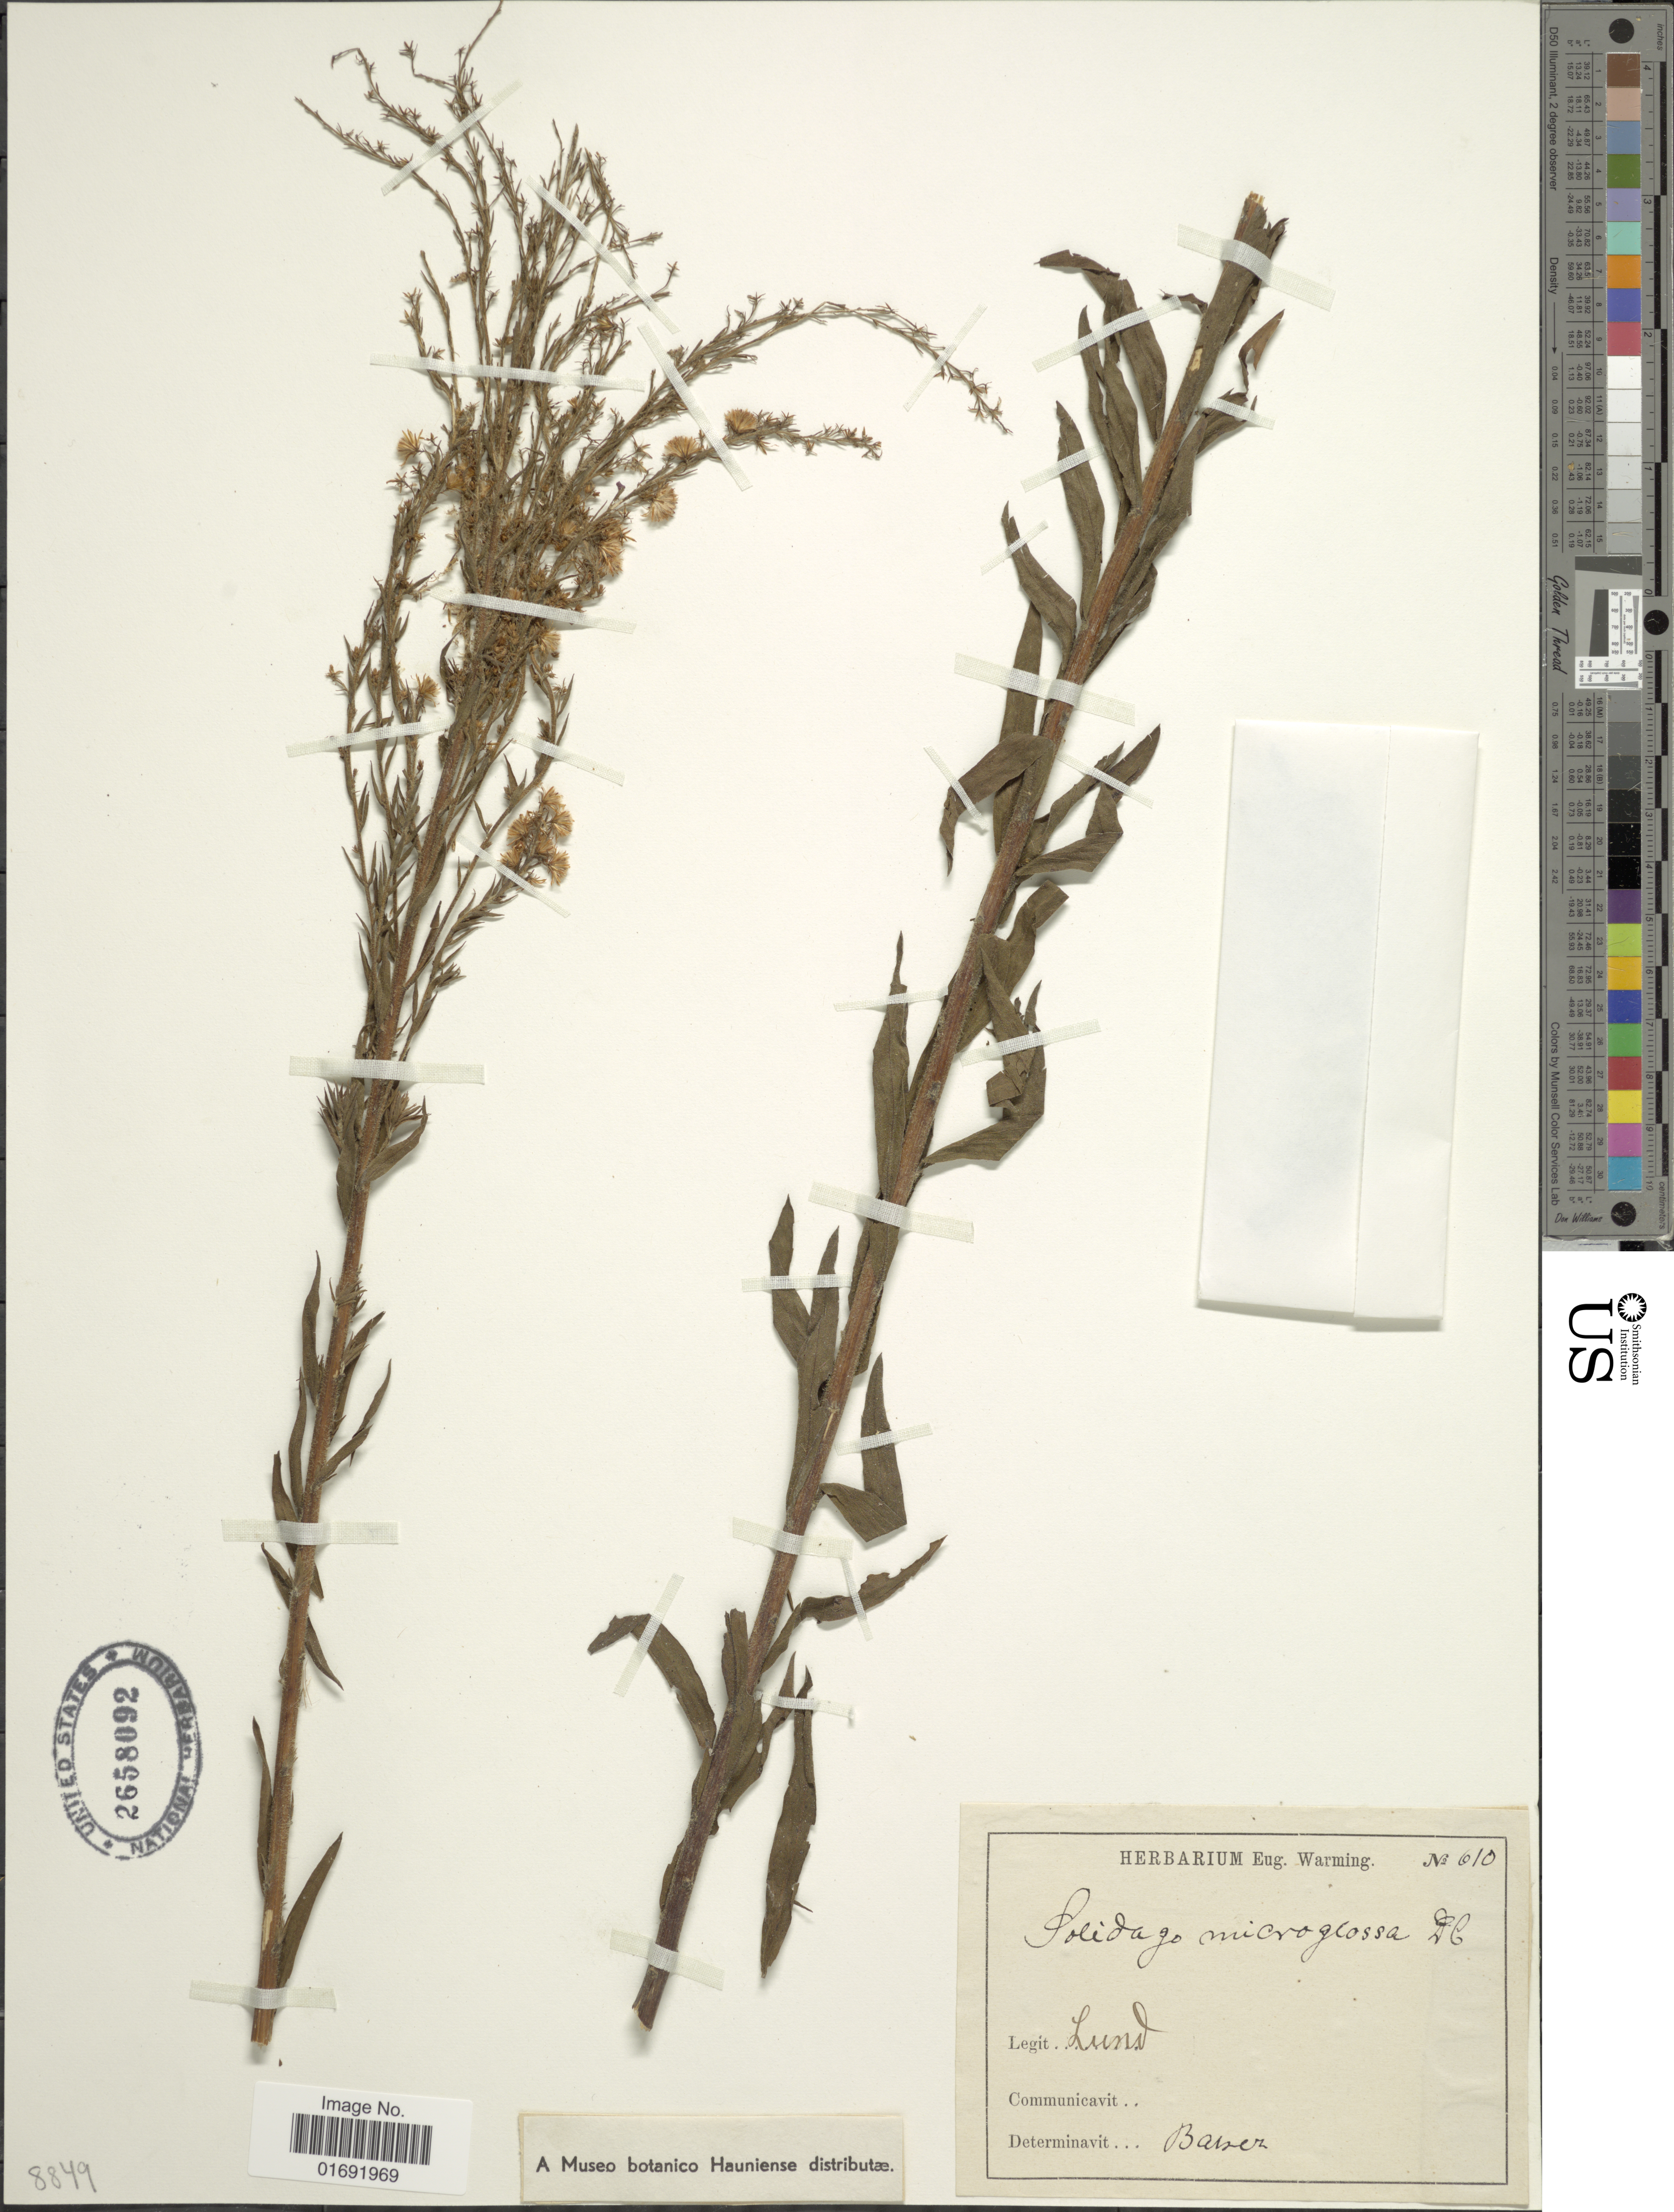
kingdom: Plantae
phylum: Tracheophyta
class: Magnoliopsida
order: Asterales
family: Asteraceae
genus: Solidago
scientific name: Solidago chilensis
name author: Meyen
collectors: -- Lund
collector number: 610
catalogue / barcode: US 2658092